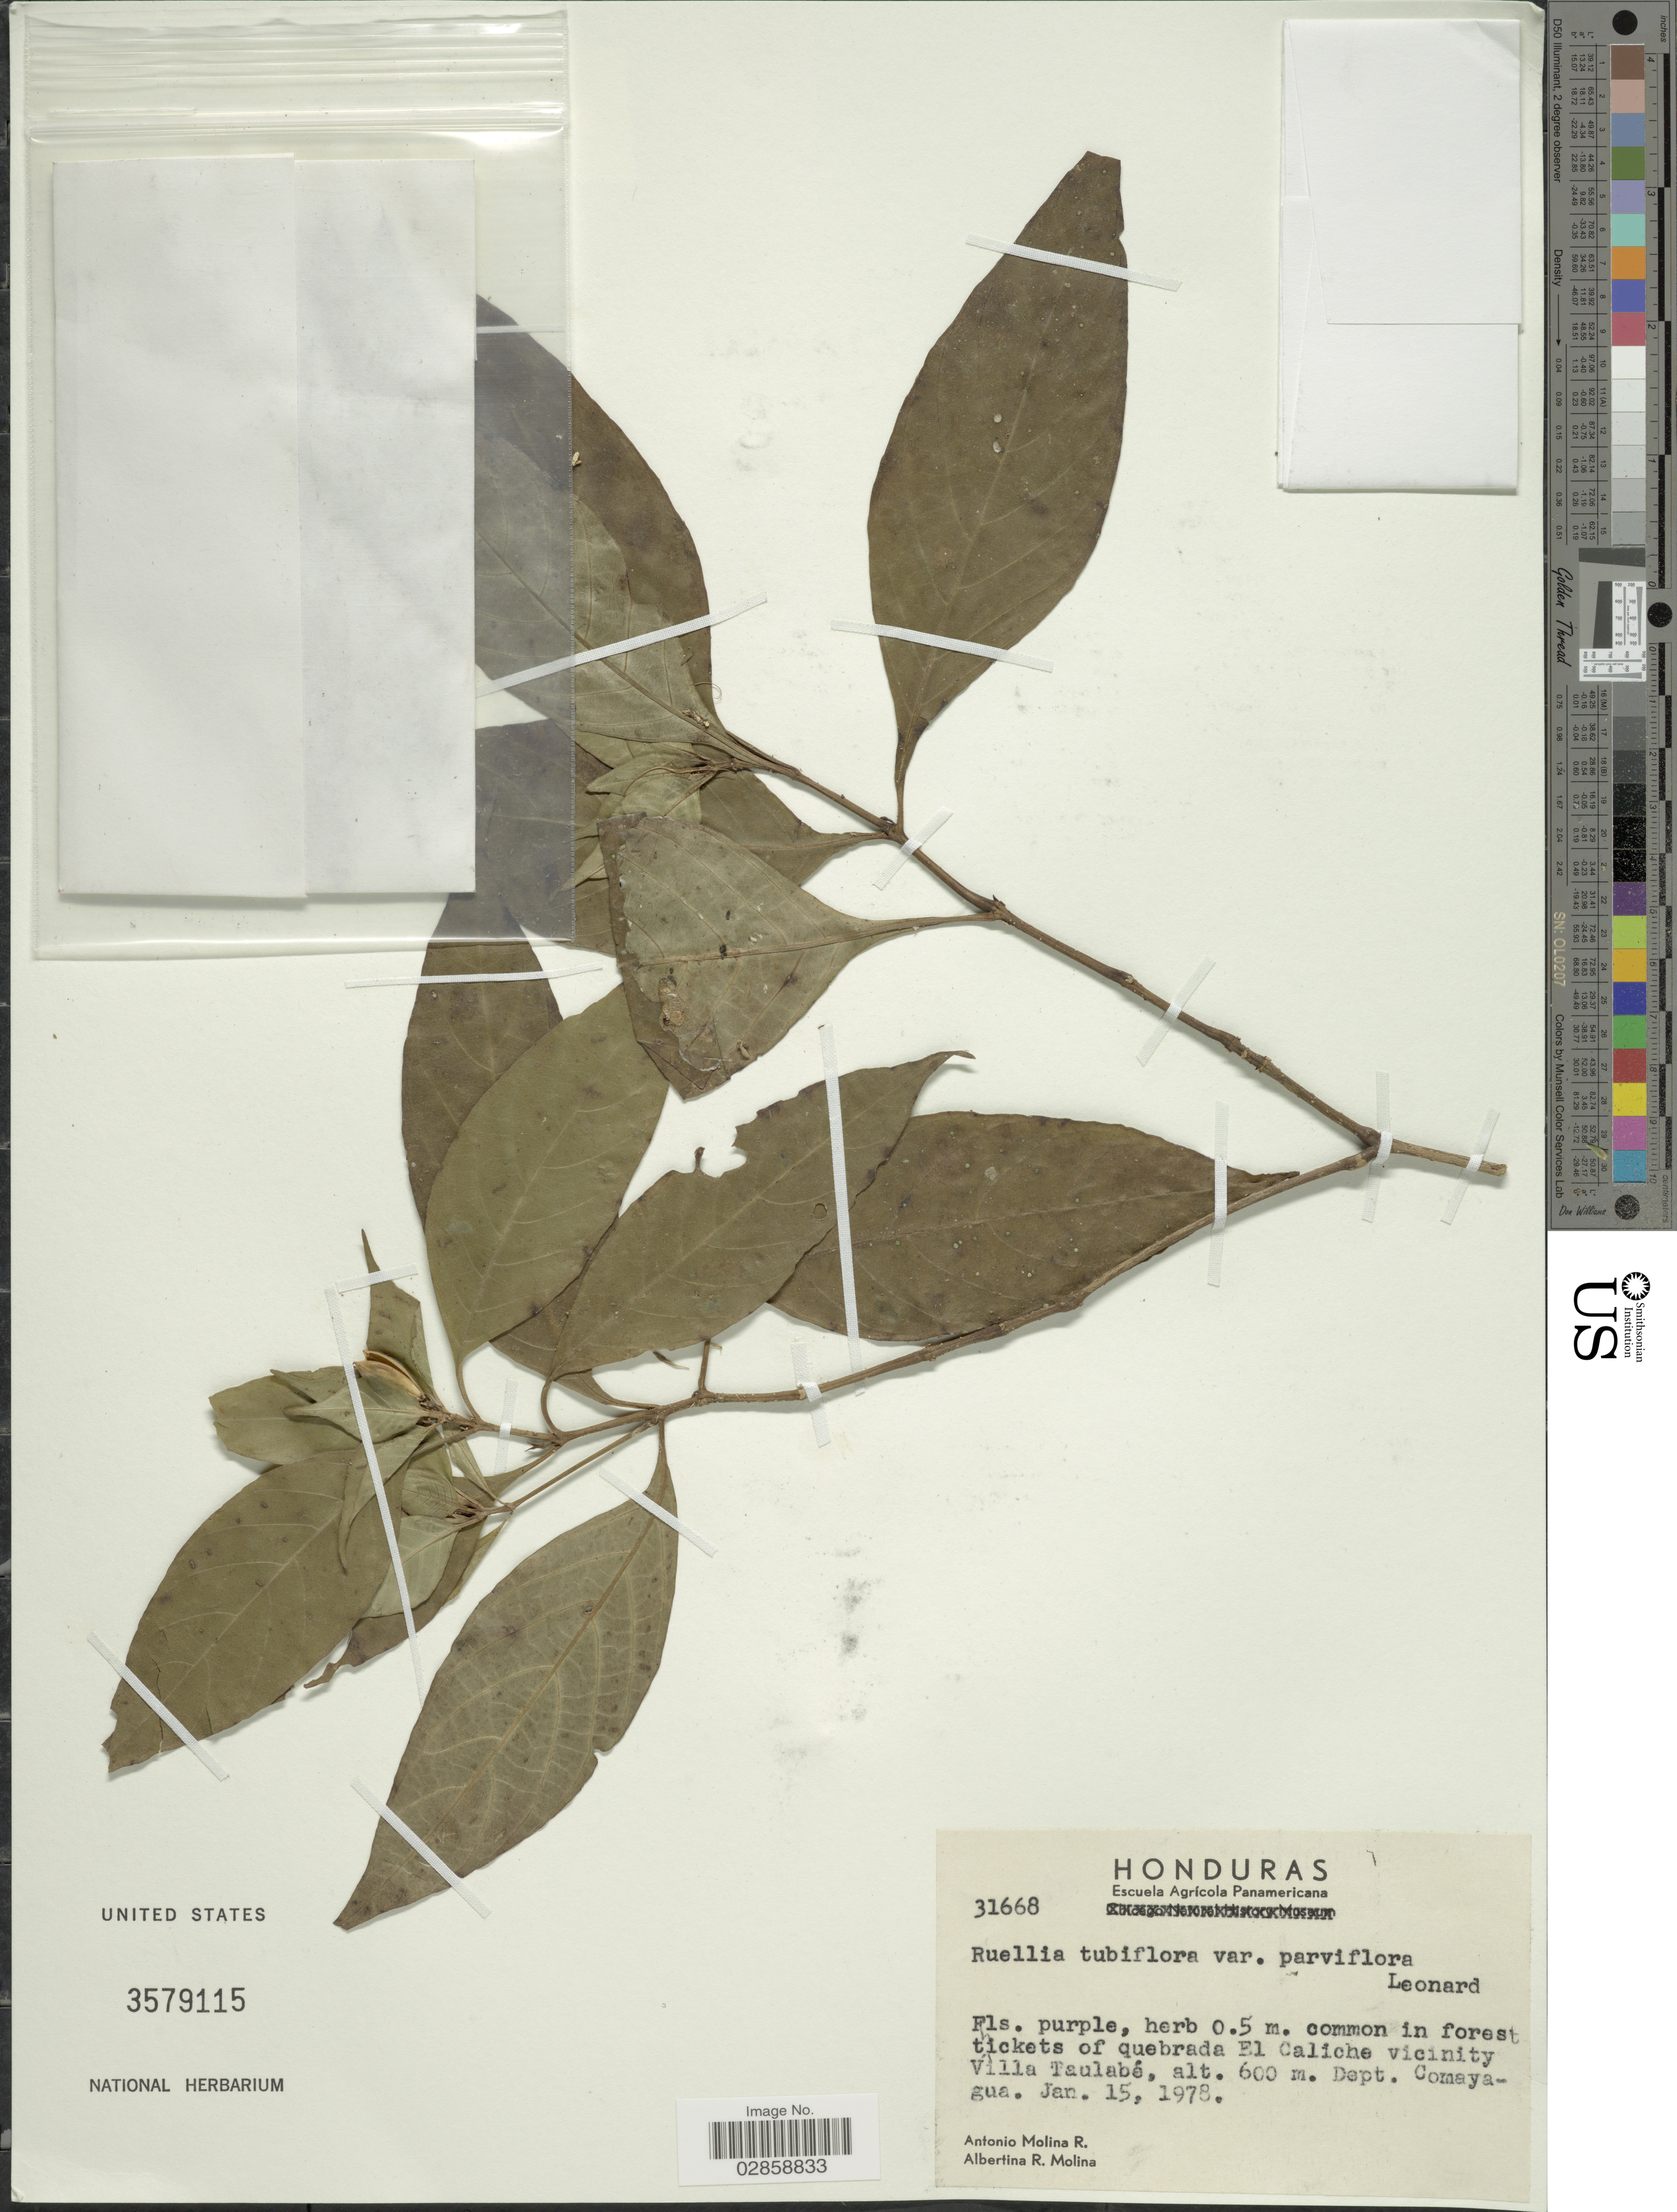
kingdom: Plantae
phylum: Tracheophyta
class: Magnoliopsida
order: Lamiales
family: Acanthaceae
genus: Ruellia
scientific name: Ruellia tubiflora var. parviflora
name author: Leonard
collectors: A. Molina R. & A. R. Molina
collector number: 31668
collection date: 1978-01-15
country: Honduras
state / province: Comayagua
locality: Quebrada El Calíche vicinity Villa Taulabé. Dept. Comayagua.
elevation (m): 600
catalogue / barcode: US 3579115